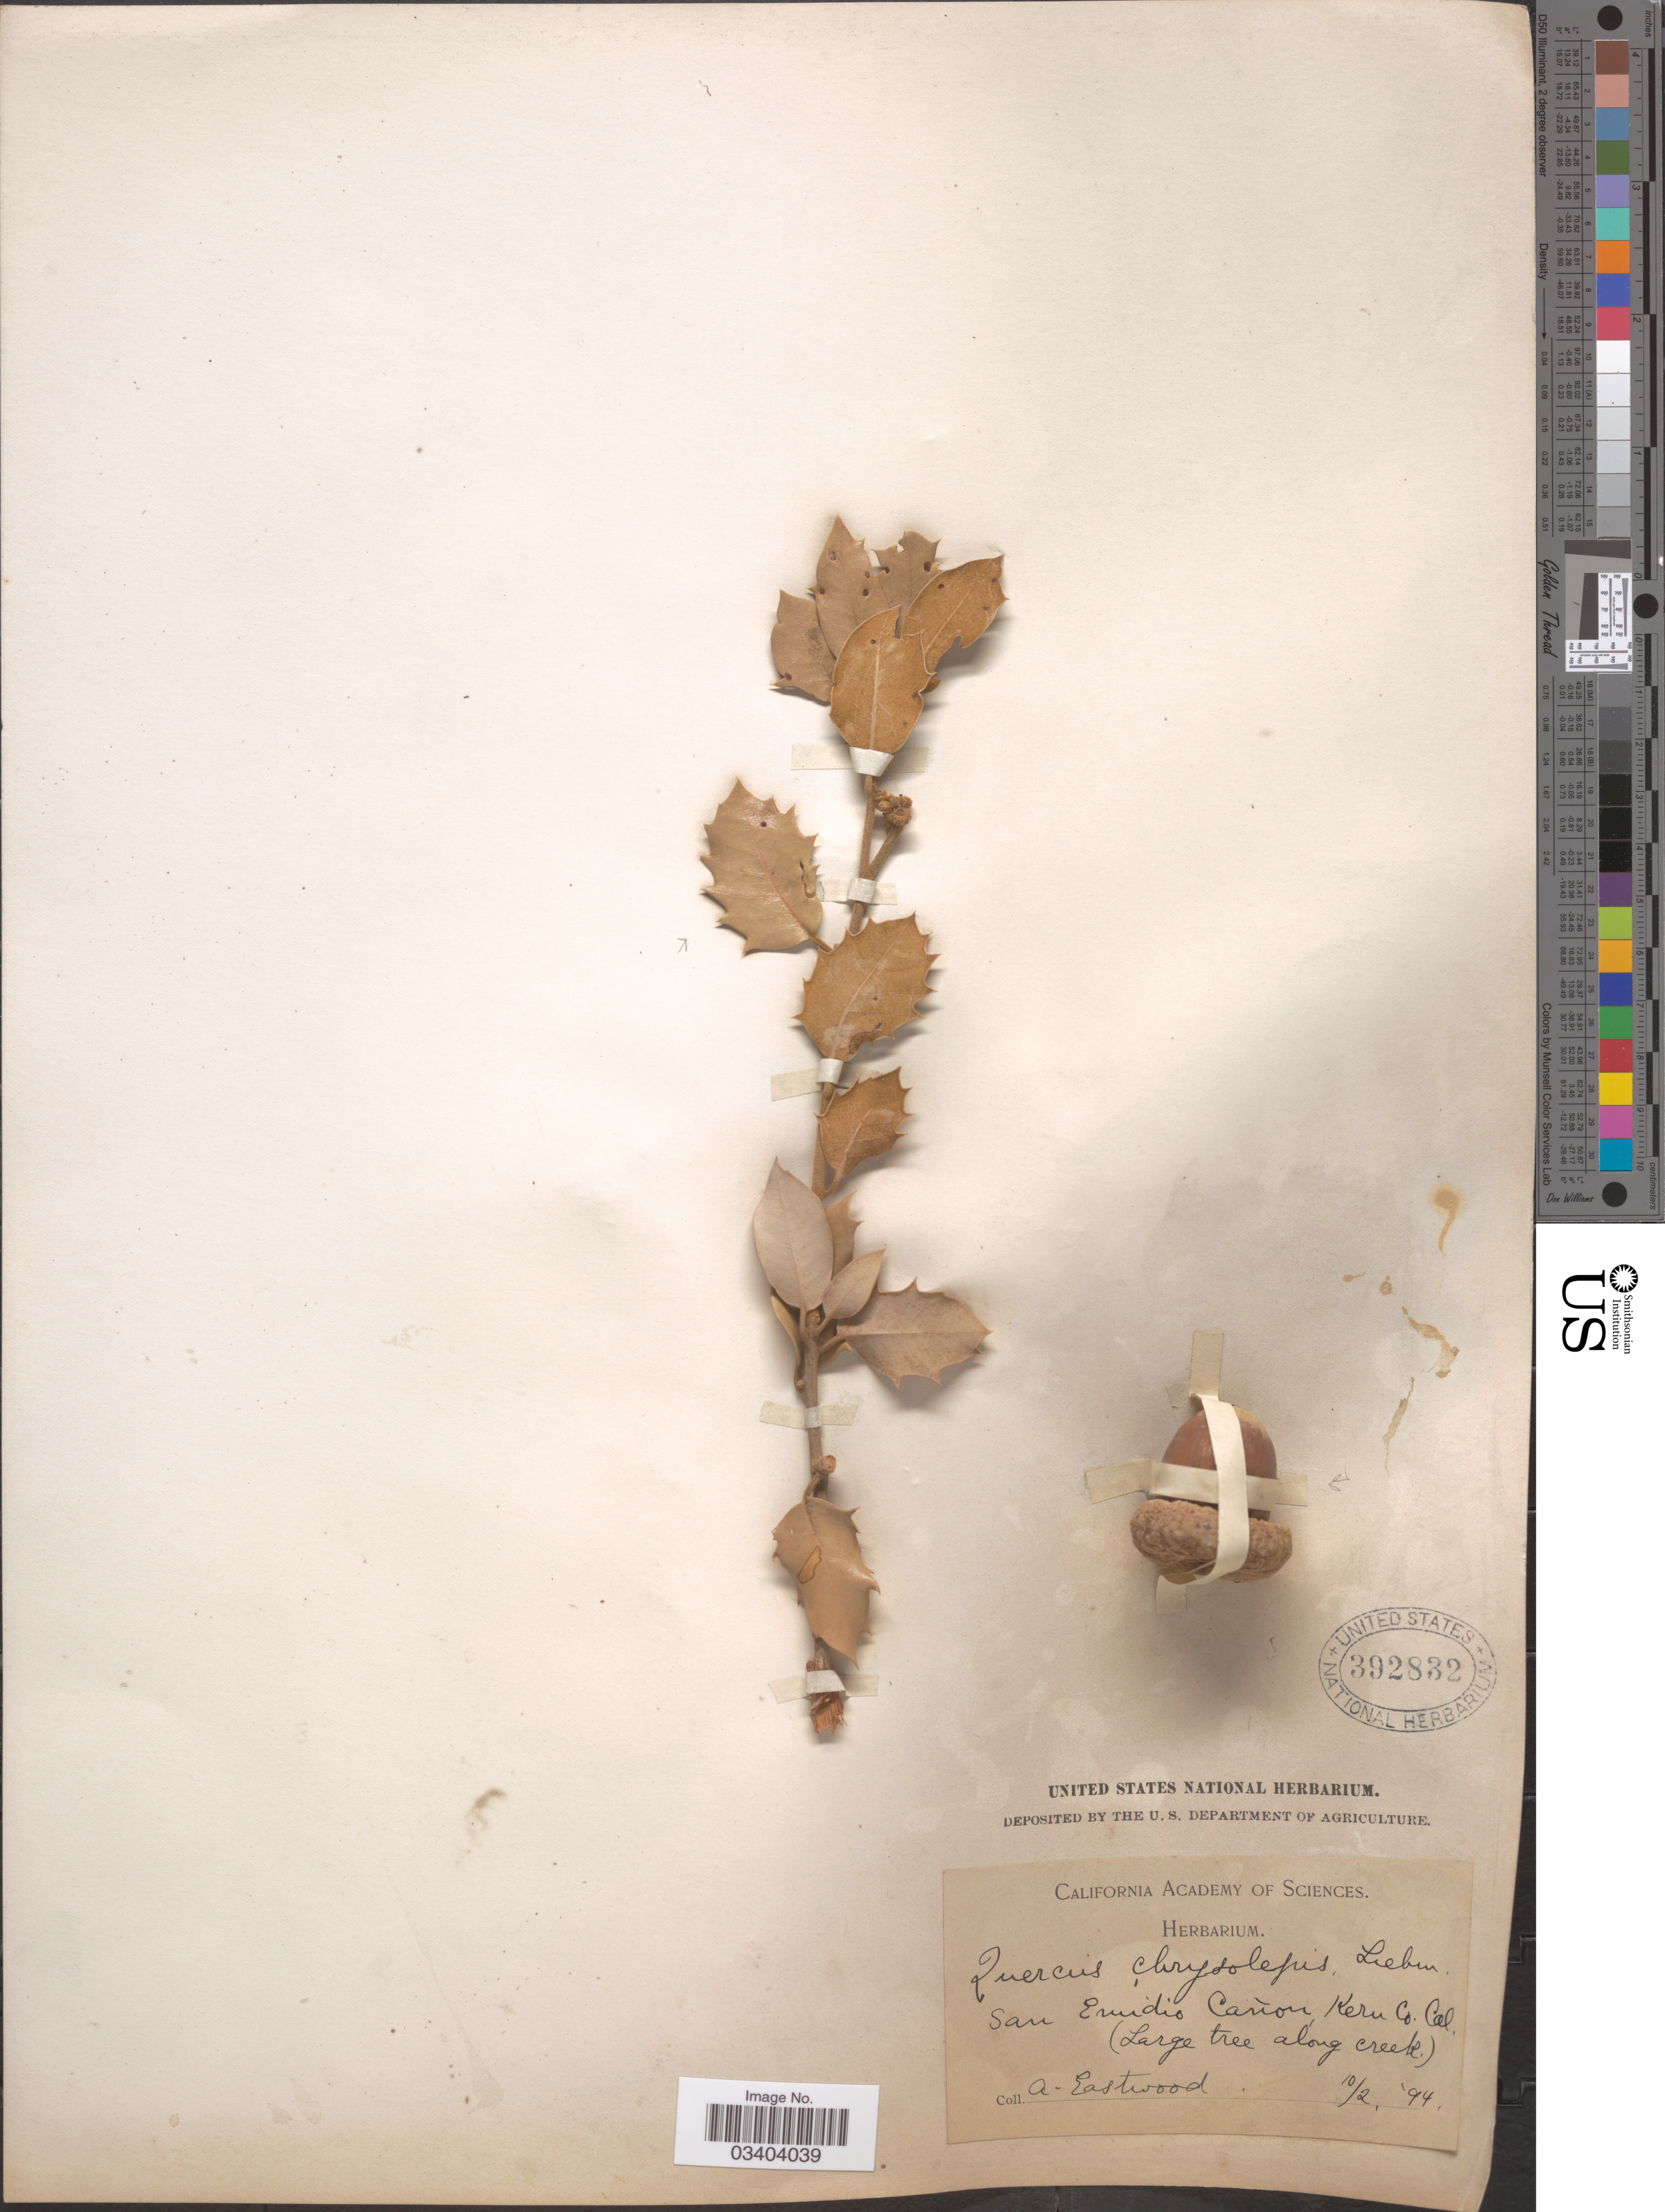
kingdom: Plantae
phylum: Tracheophyta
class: Magnoliopsida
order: Fagales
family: Fagaceae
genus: Quercus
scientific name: Quercus chrysolepis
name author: Liebm.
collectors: A. Eastwood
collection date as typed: Transcribed d/m/y: 2/10/94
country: United States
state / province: California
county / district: Kern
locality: San Emidio Cañon, Kern Co.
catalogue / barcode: US 392832